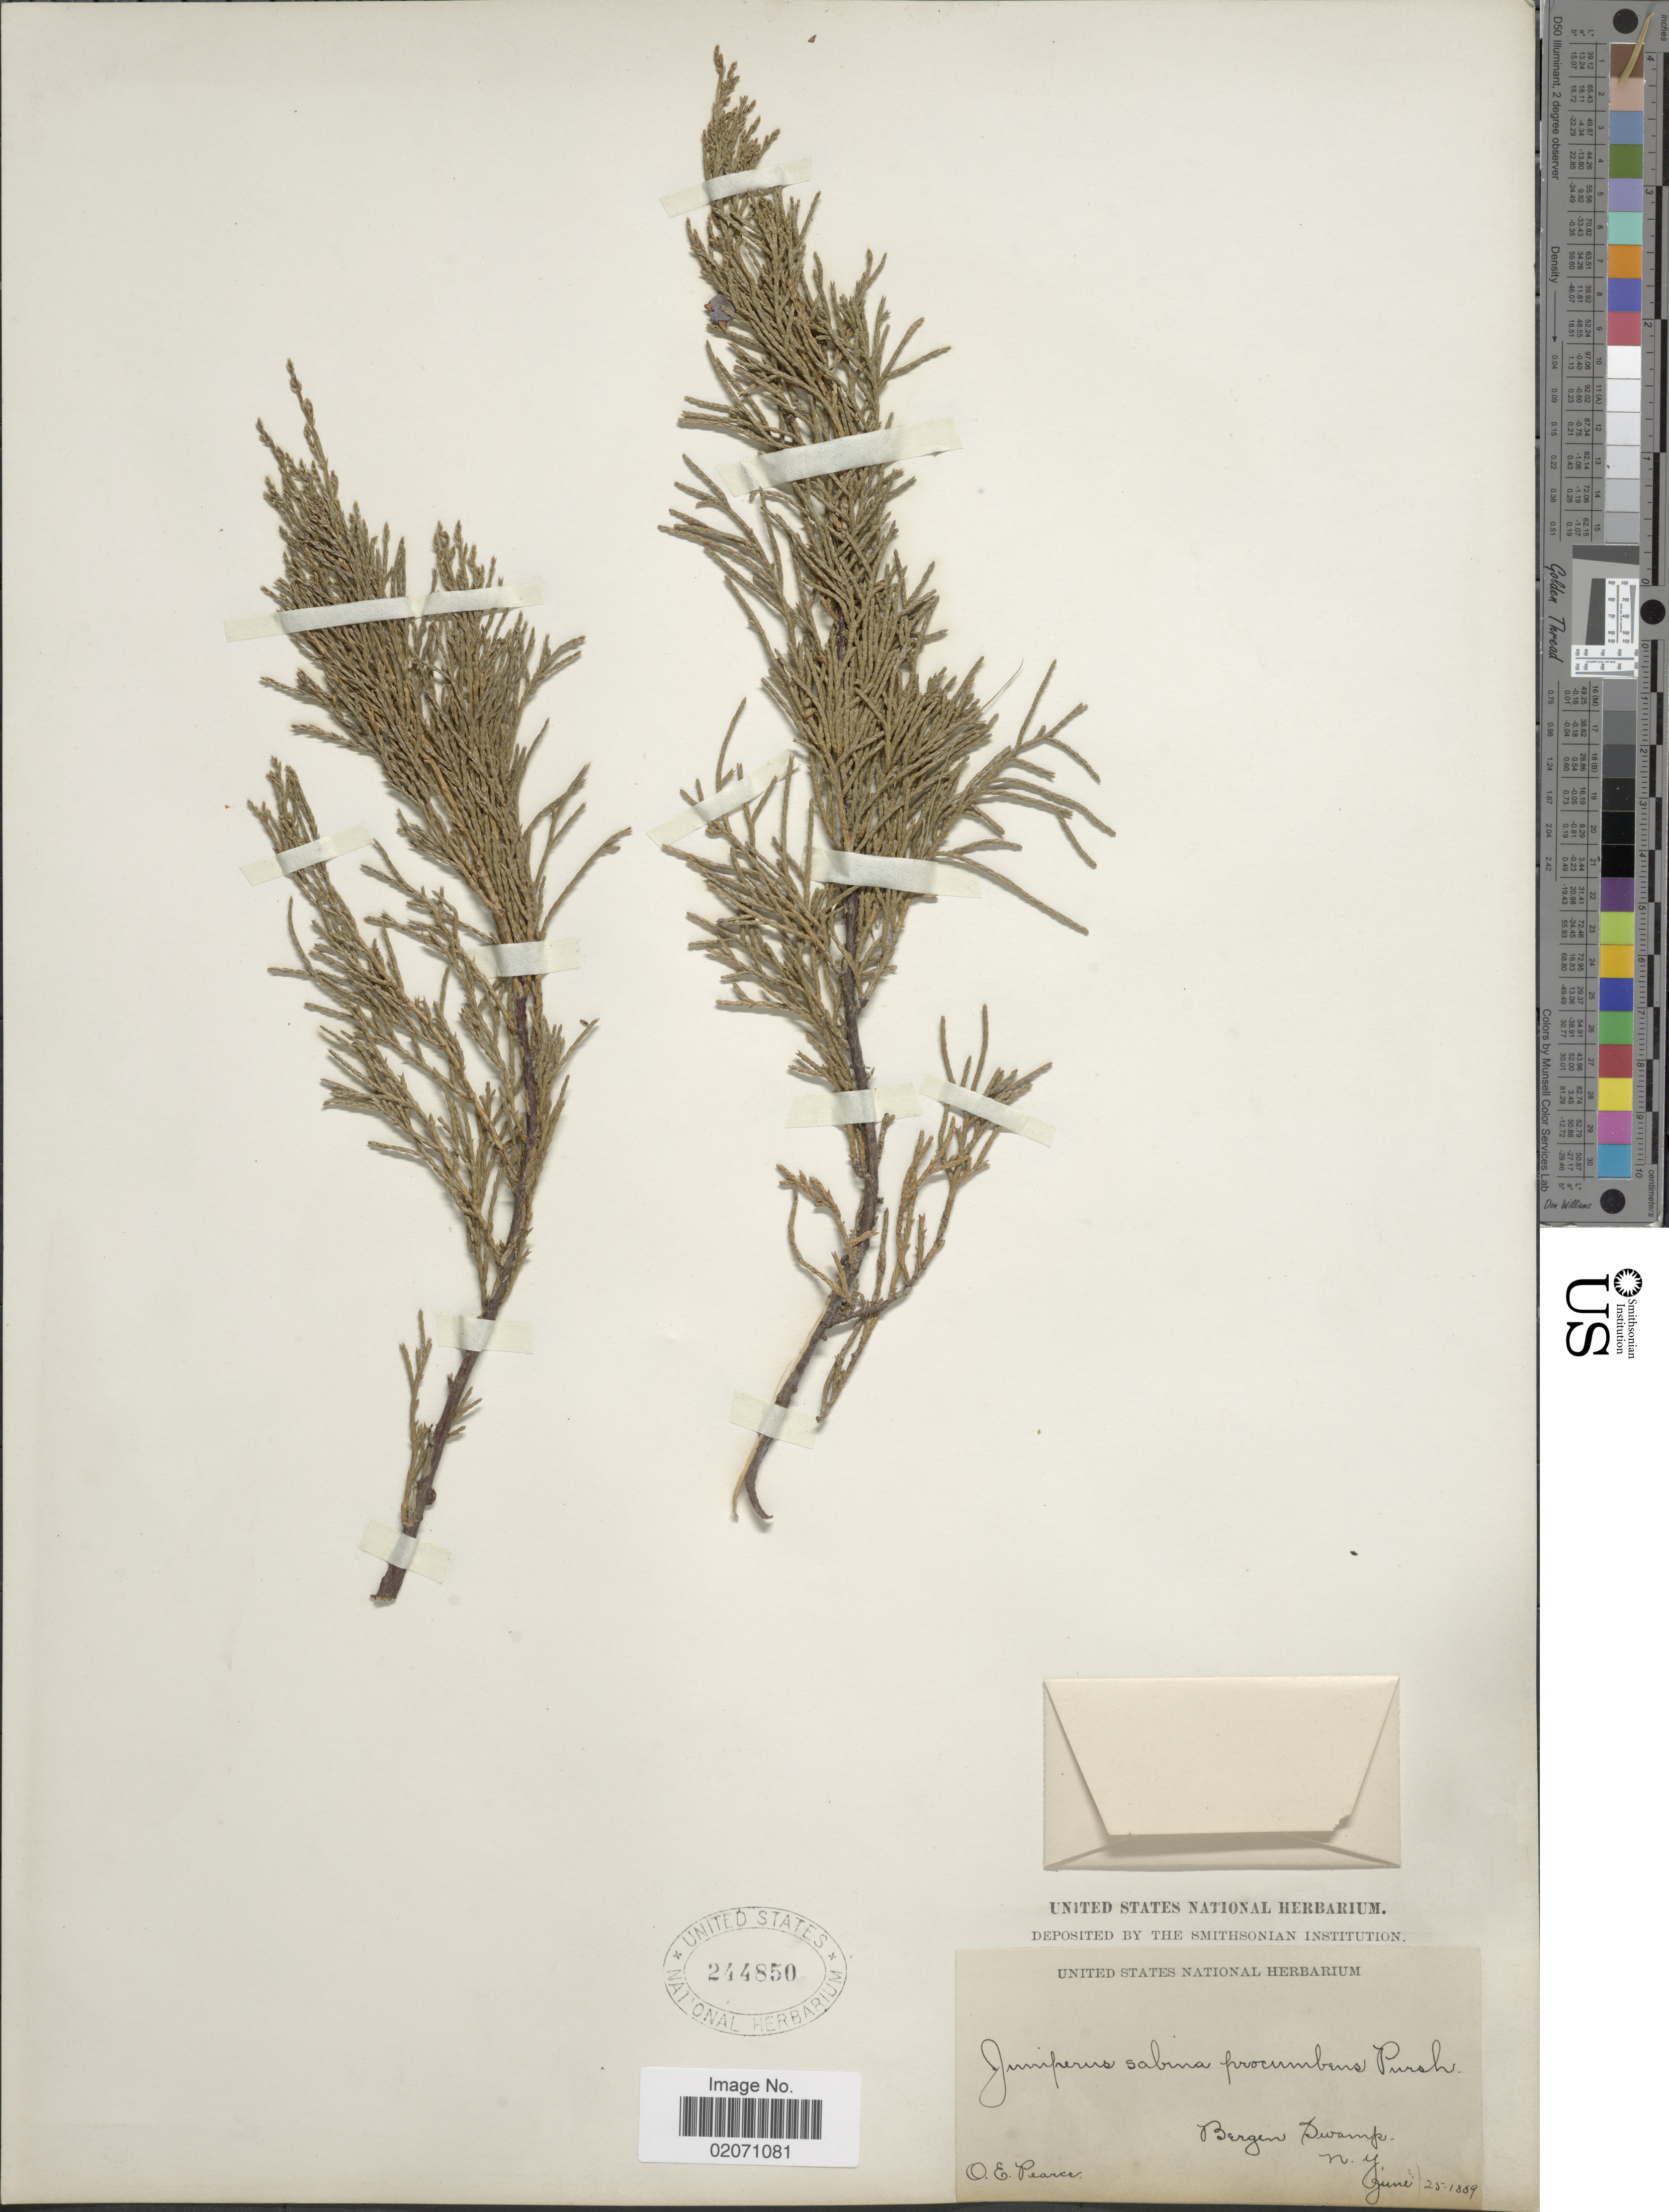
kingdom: Plantae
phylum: Tracheophyta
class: Pinopsida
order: Pinales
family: Cupressaceae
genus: Juniperus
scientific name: Juniperus horizontalis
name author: Moench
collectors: O. E. Pearce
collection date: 1889-06-25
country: United States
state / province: New York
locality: Bergen Swamp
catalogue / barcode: US 244850